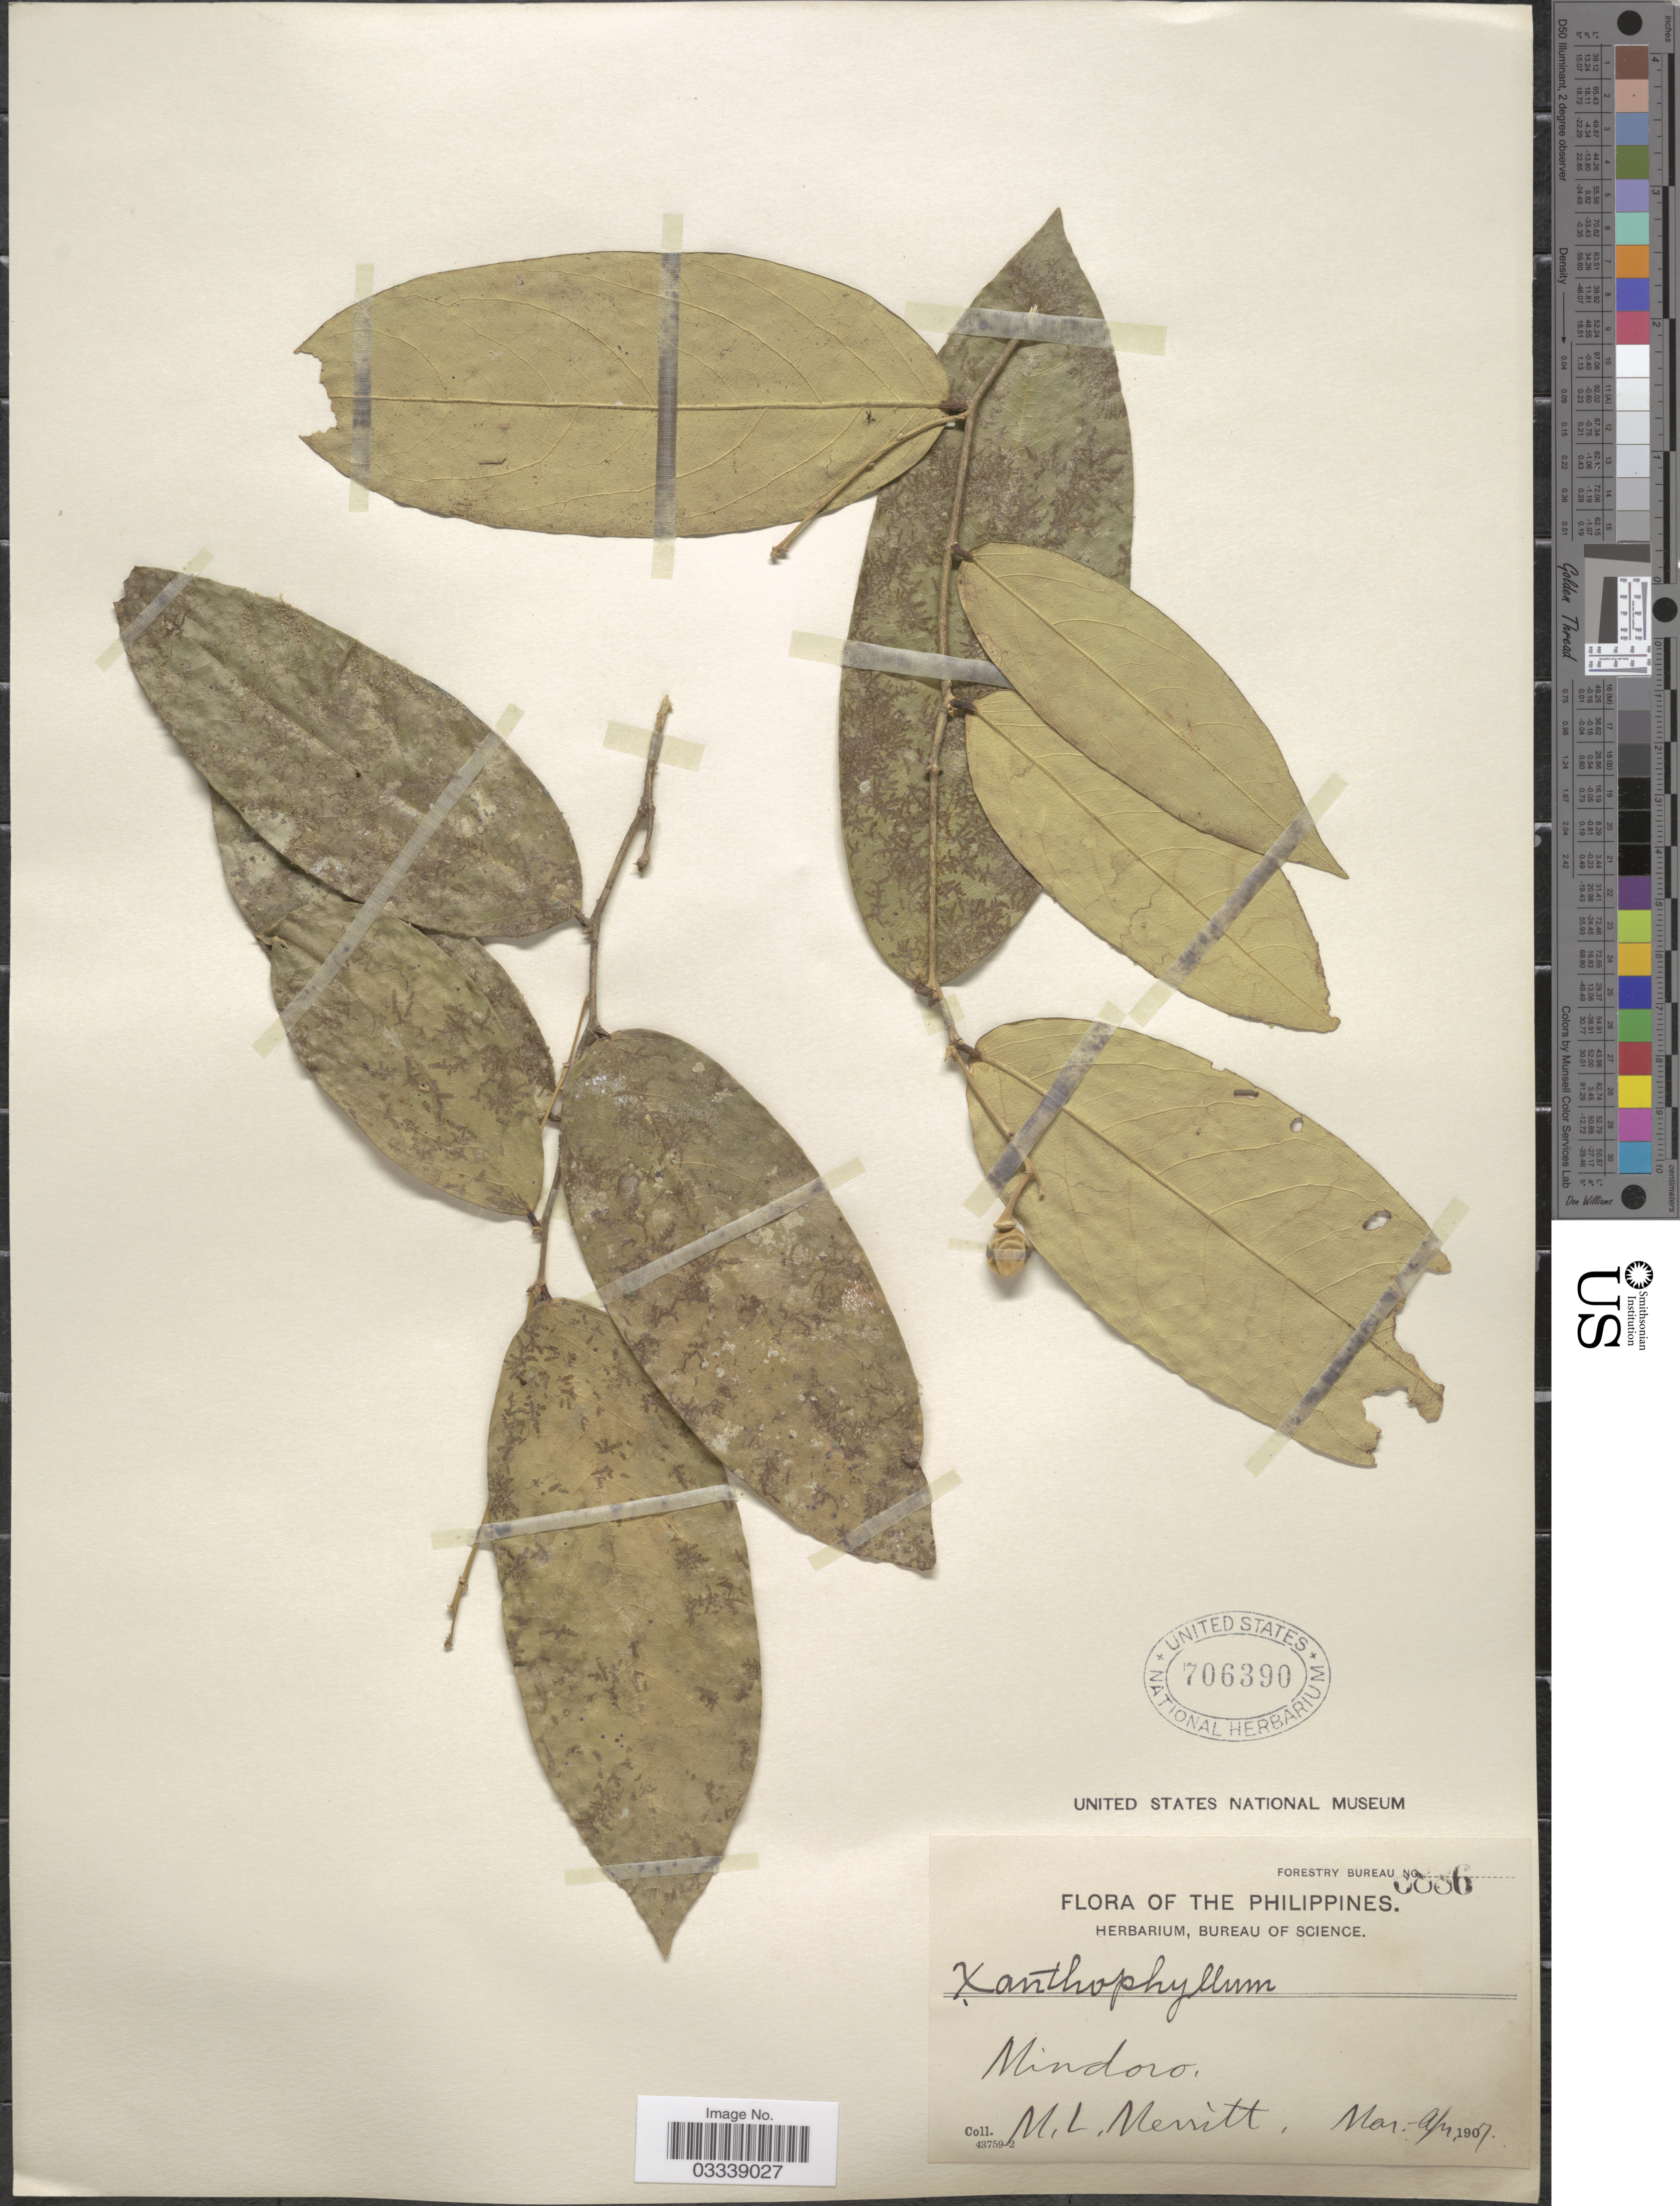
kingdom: Plantae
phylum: Tracheophyta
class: Magnoliopsida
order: Fabales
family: Polygalaceae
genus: Xanthophyllum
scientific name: Xanthophyllum sp.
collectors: M. L. Merritt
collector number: Forestry Bureau 6886*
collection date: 1907-03/1907-04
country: Philippines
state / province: Mimaropa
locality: Mindoro.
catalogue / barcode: US 706390